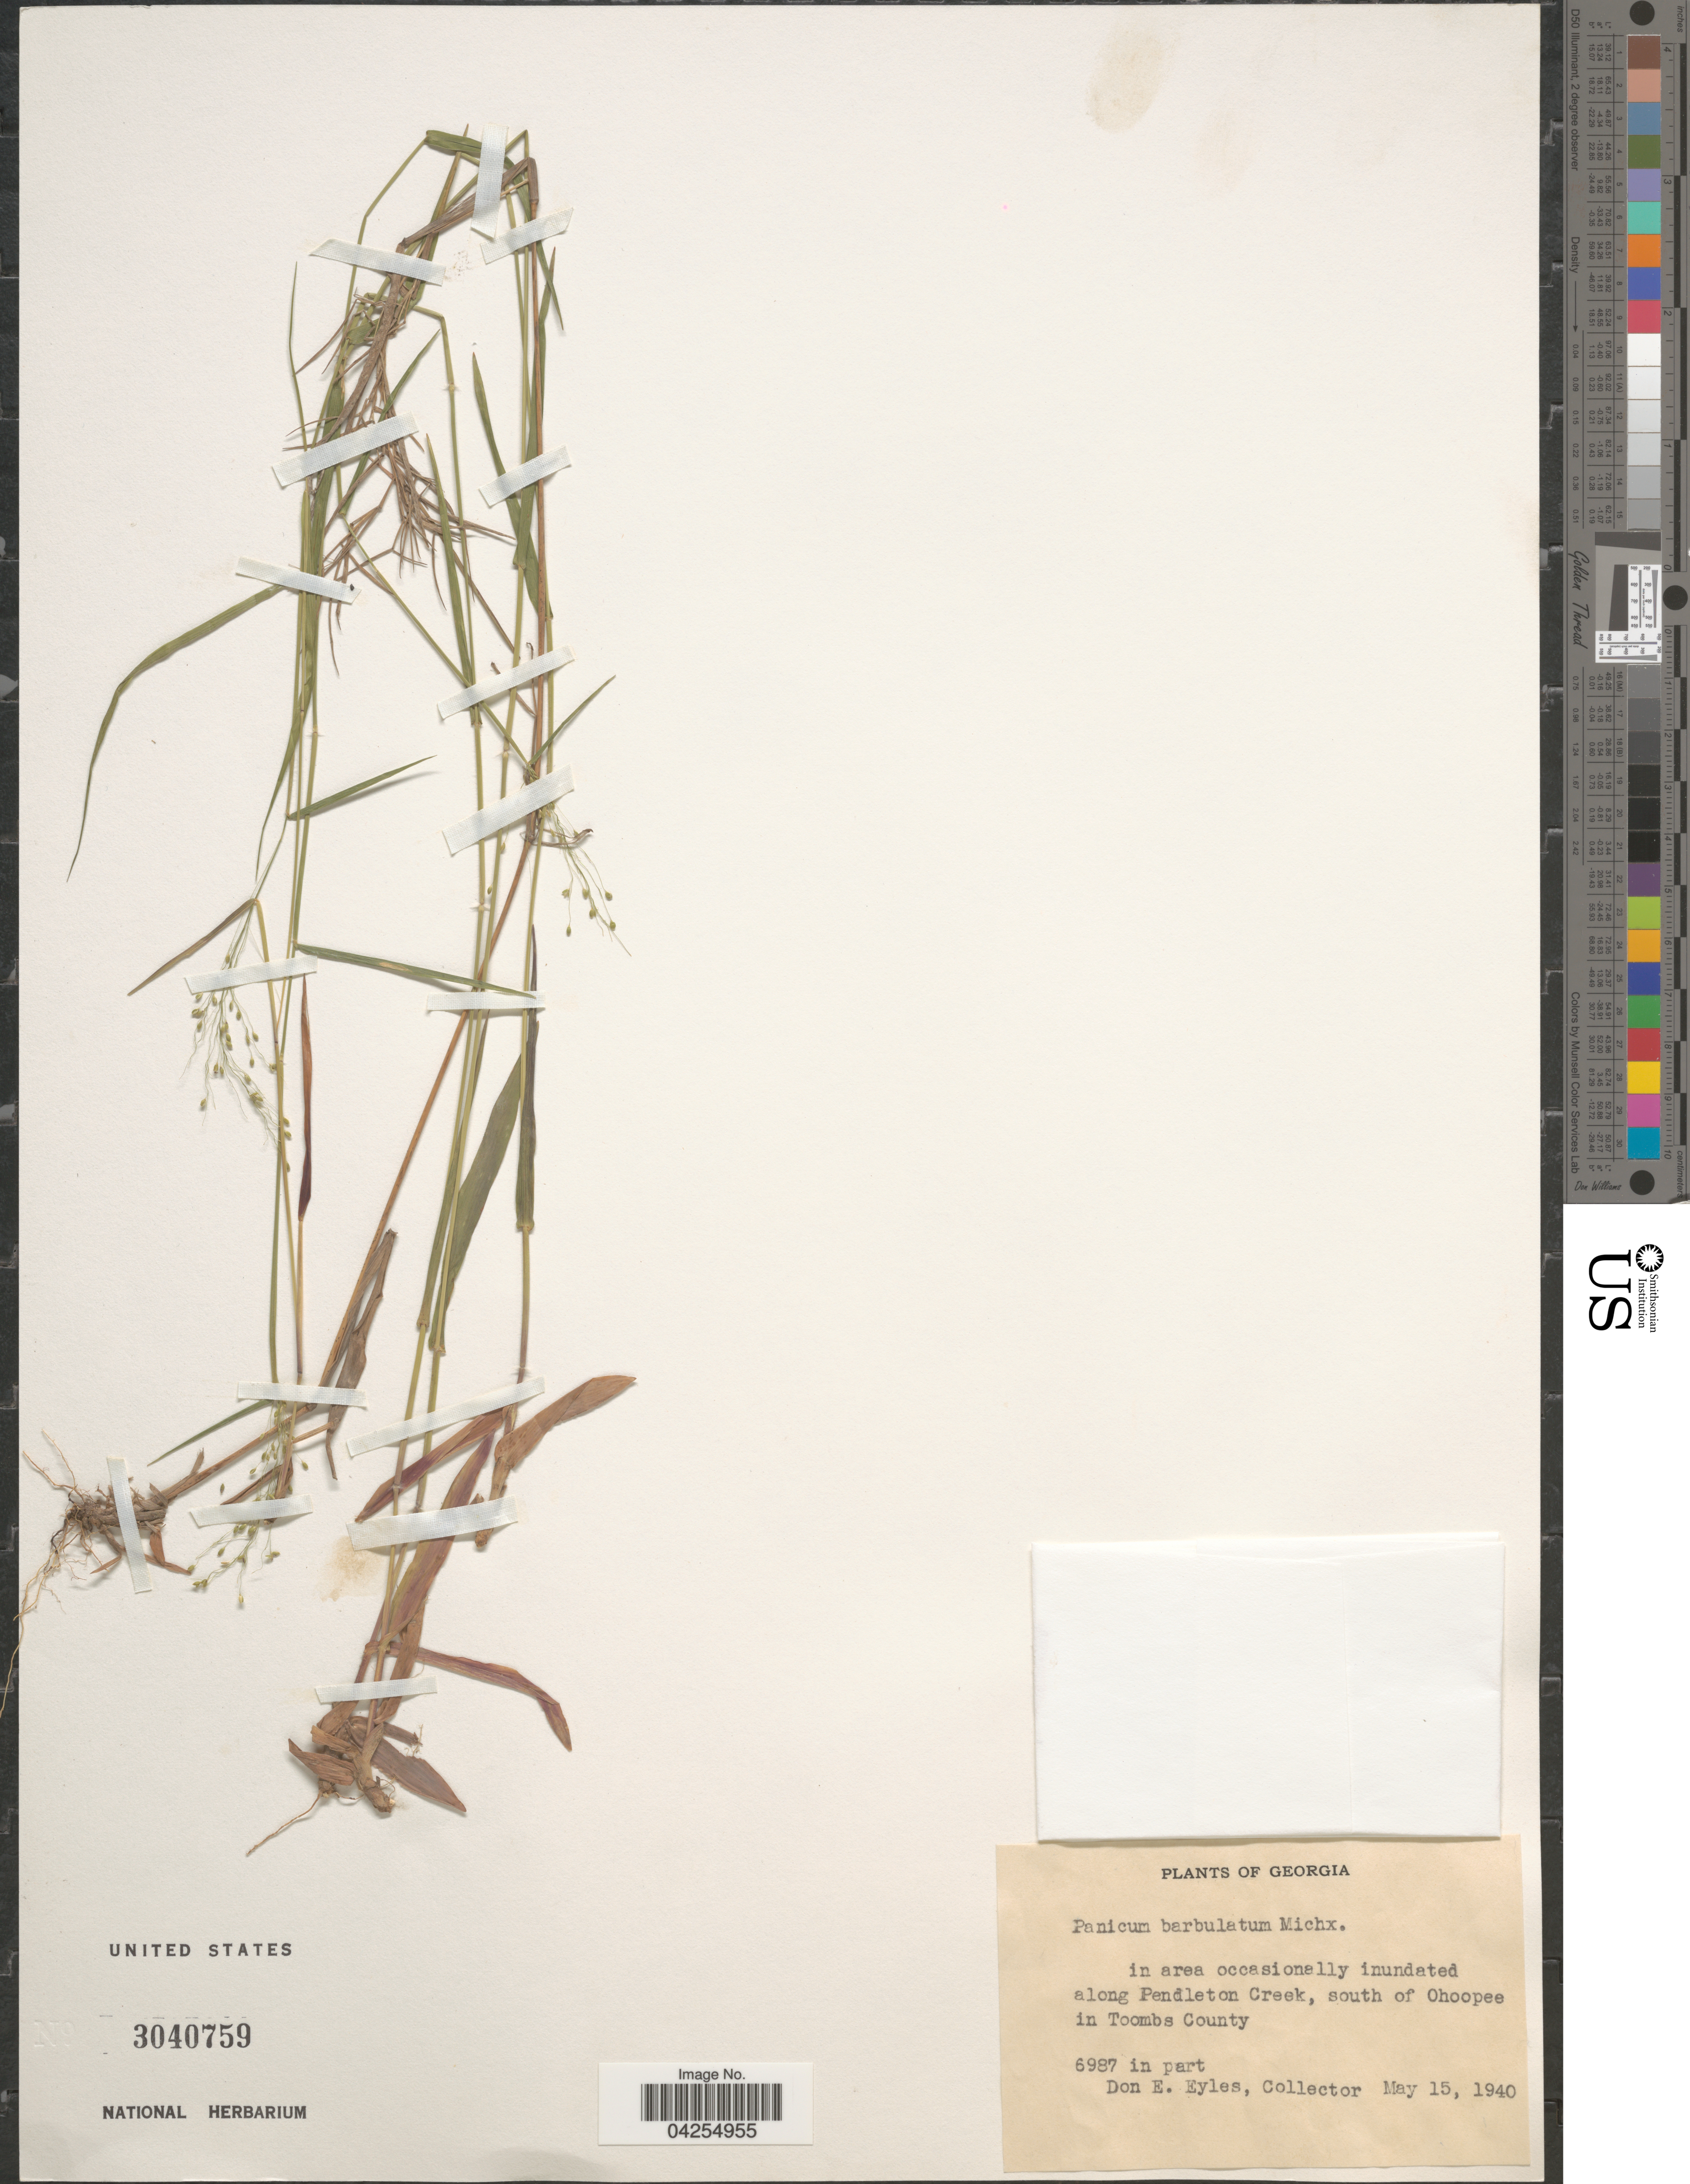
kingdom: Plantae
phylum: Tracheophyta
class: Liliopsida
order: Poales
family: Poaceae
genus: Dichanthelium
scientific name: Dichanthelium dichotomum var. dichotomum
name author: (L.) Gould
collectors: D. Eyles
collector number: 6987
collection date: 1940-05-15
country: United States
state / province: Georgia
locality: Along Pendleton Creek, south of Ohoopee in Toombs County.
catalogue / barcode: US 3040759